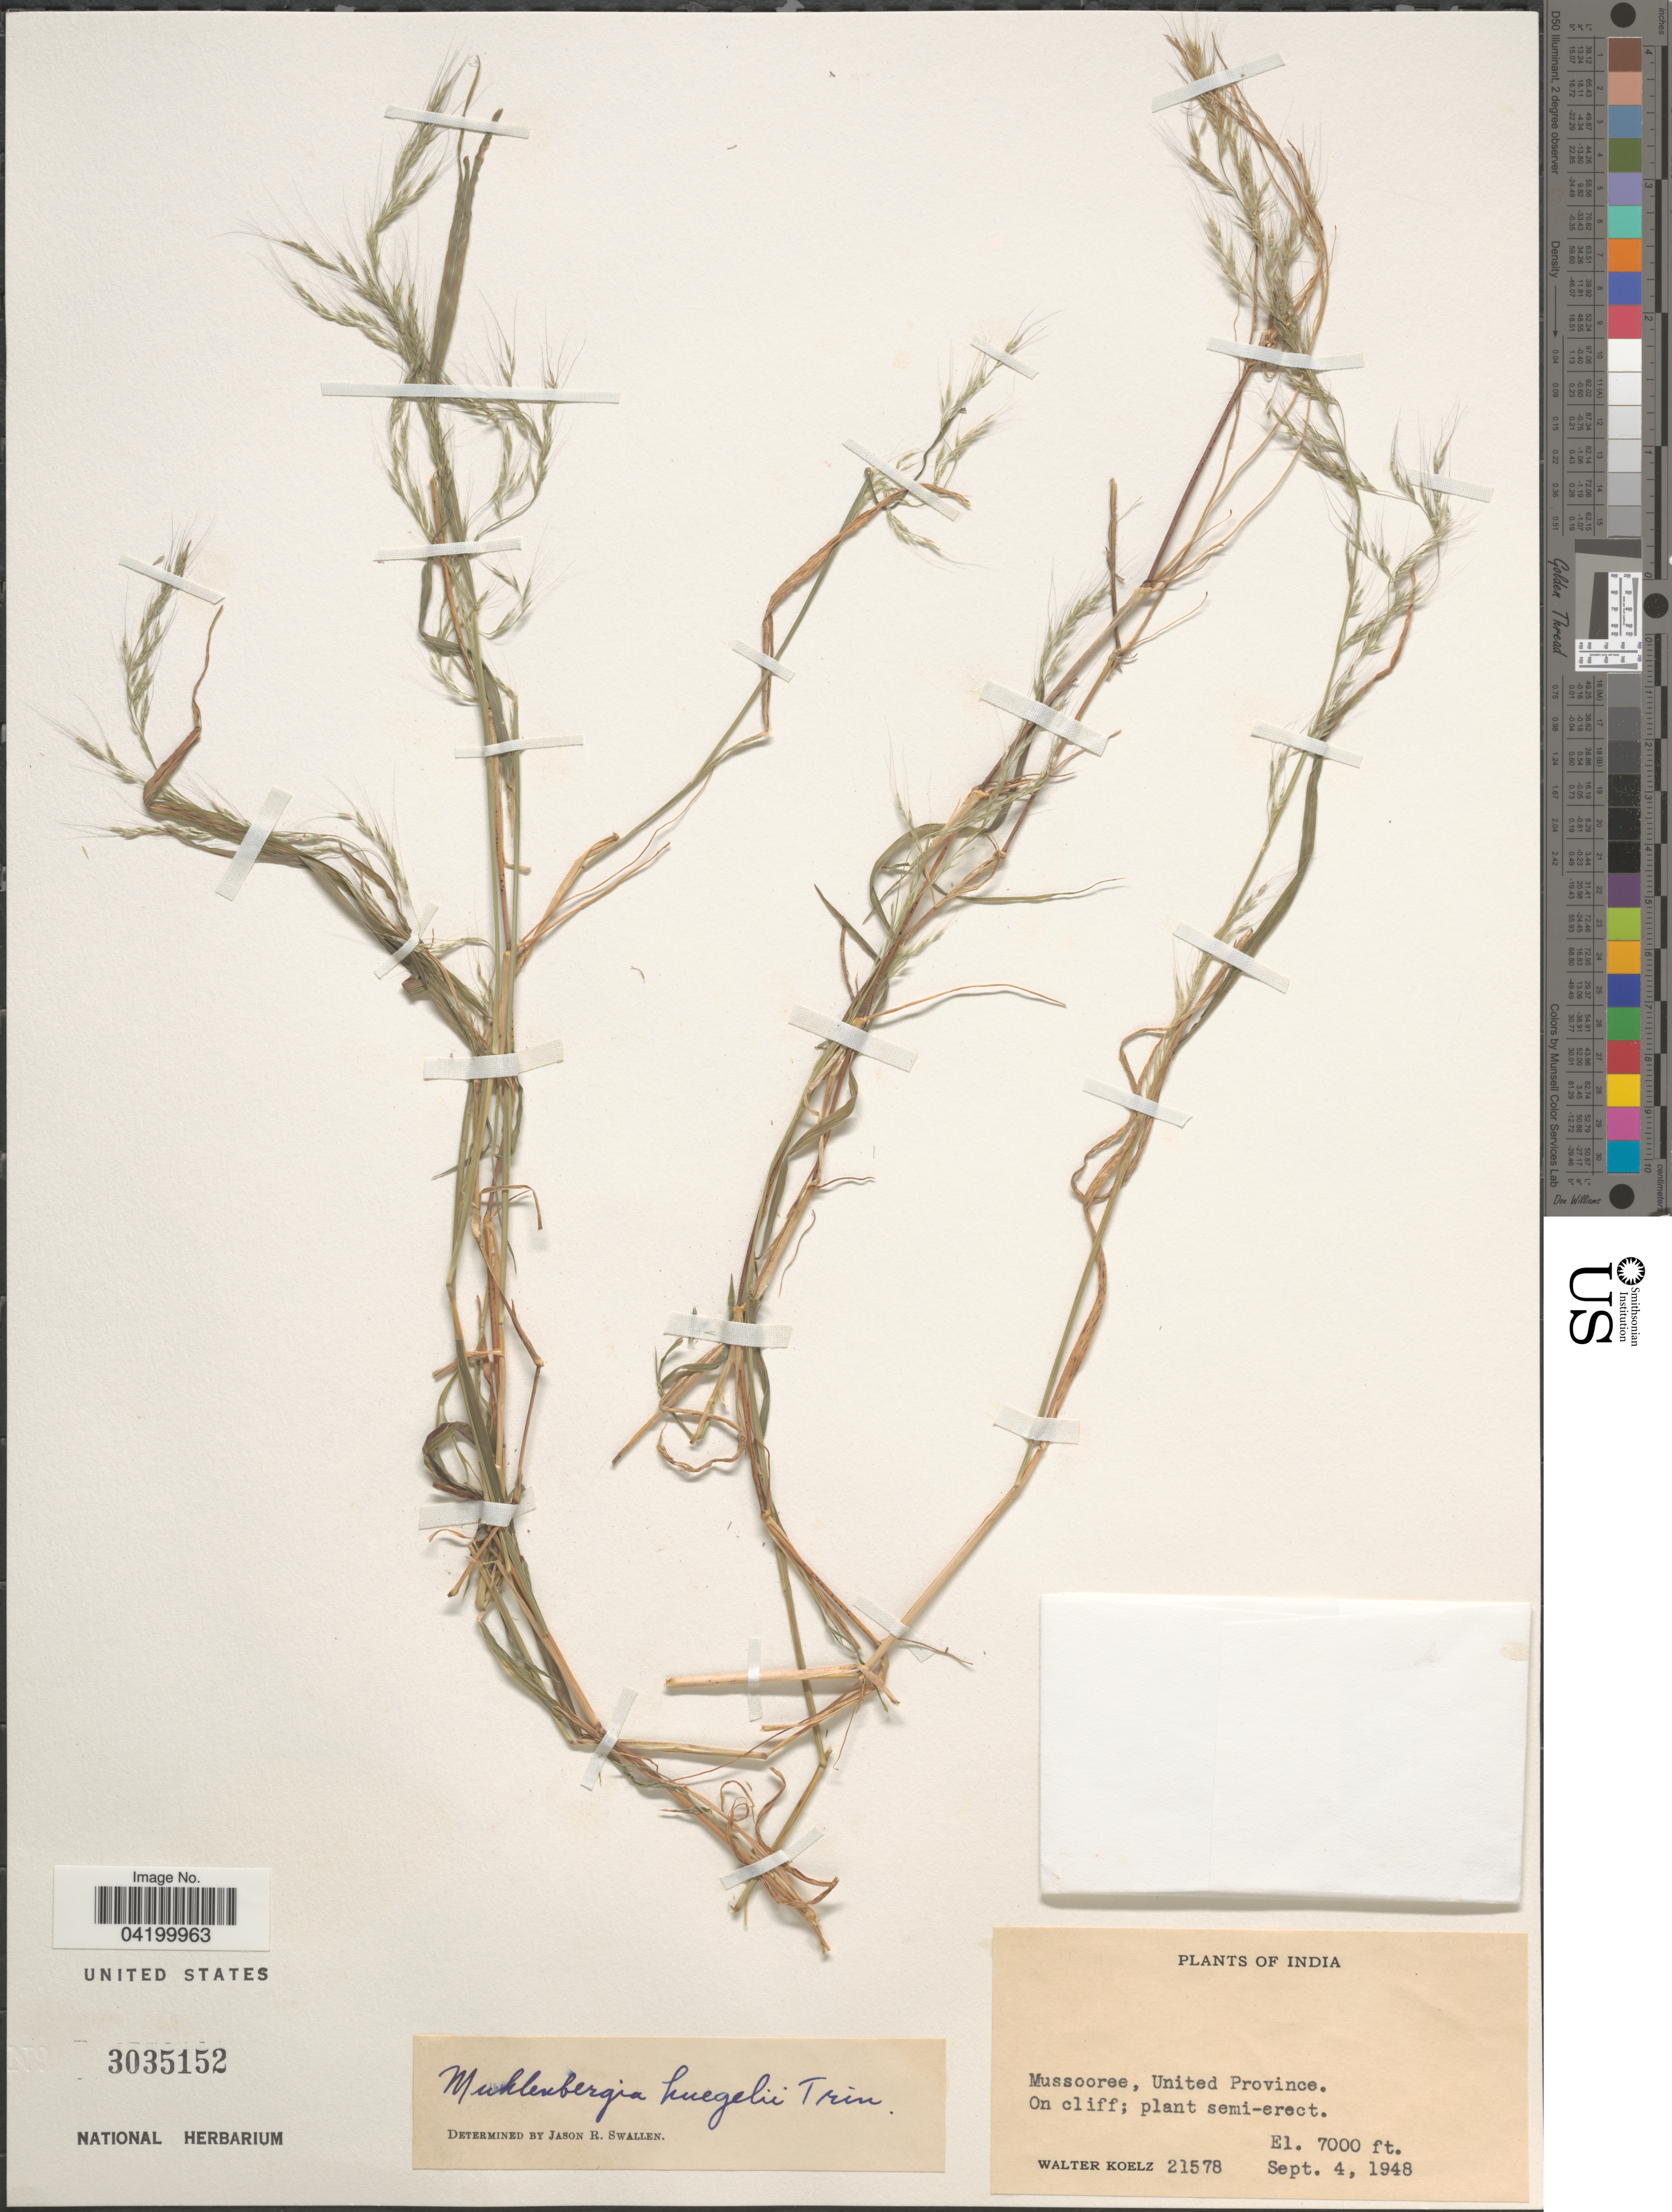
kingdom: Plantae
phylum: Tracheophyta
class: Liliopsida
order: Poales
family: Poaceae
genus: Muhlenbergia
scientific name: Muhlenbergia huegelii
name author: Trin.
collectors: W. N. Koelz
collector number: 21578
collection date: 1948-09-04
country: India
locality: Mussooree, United Province.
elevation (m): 2134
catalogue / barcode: US 3035152